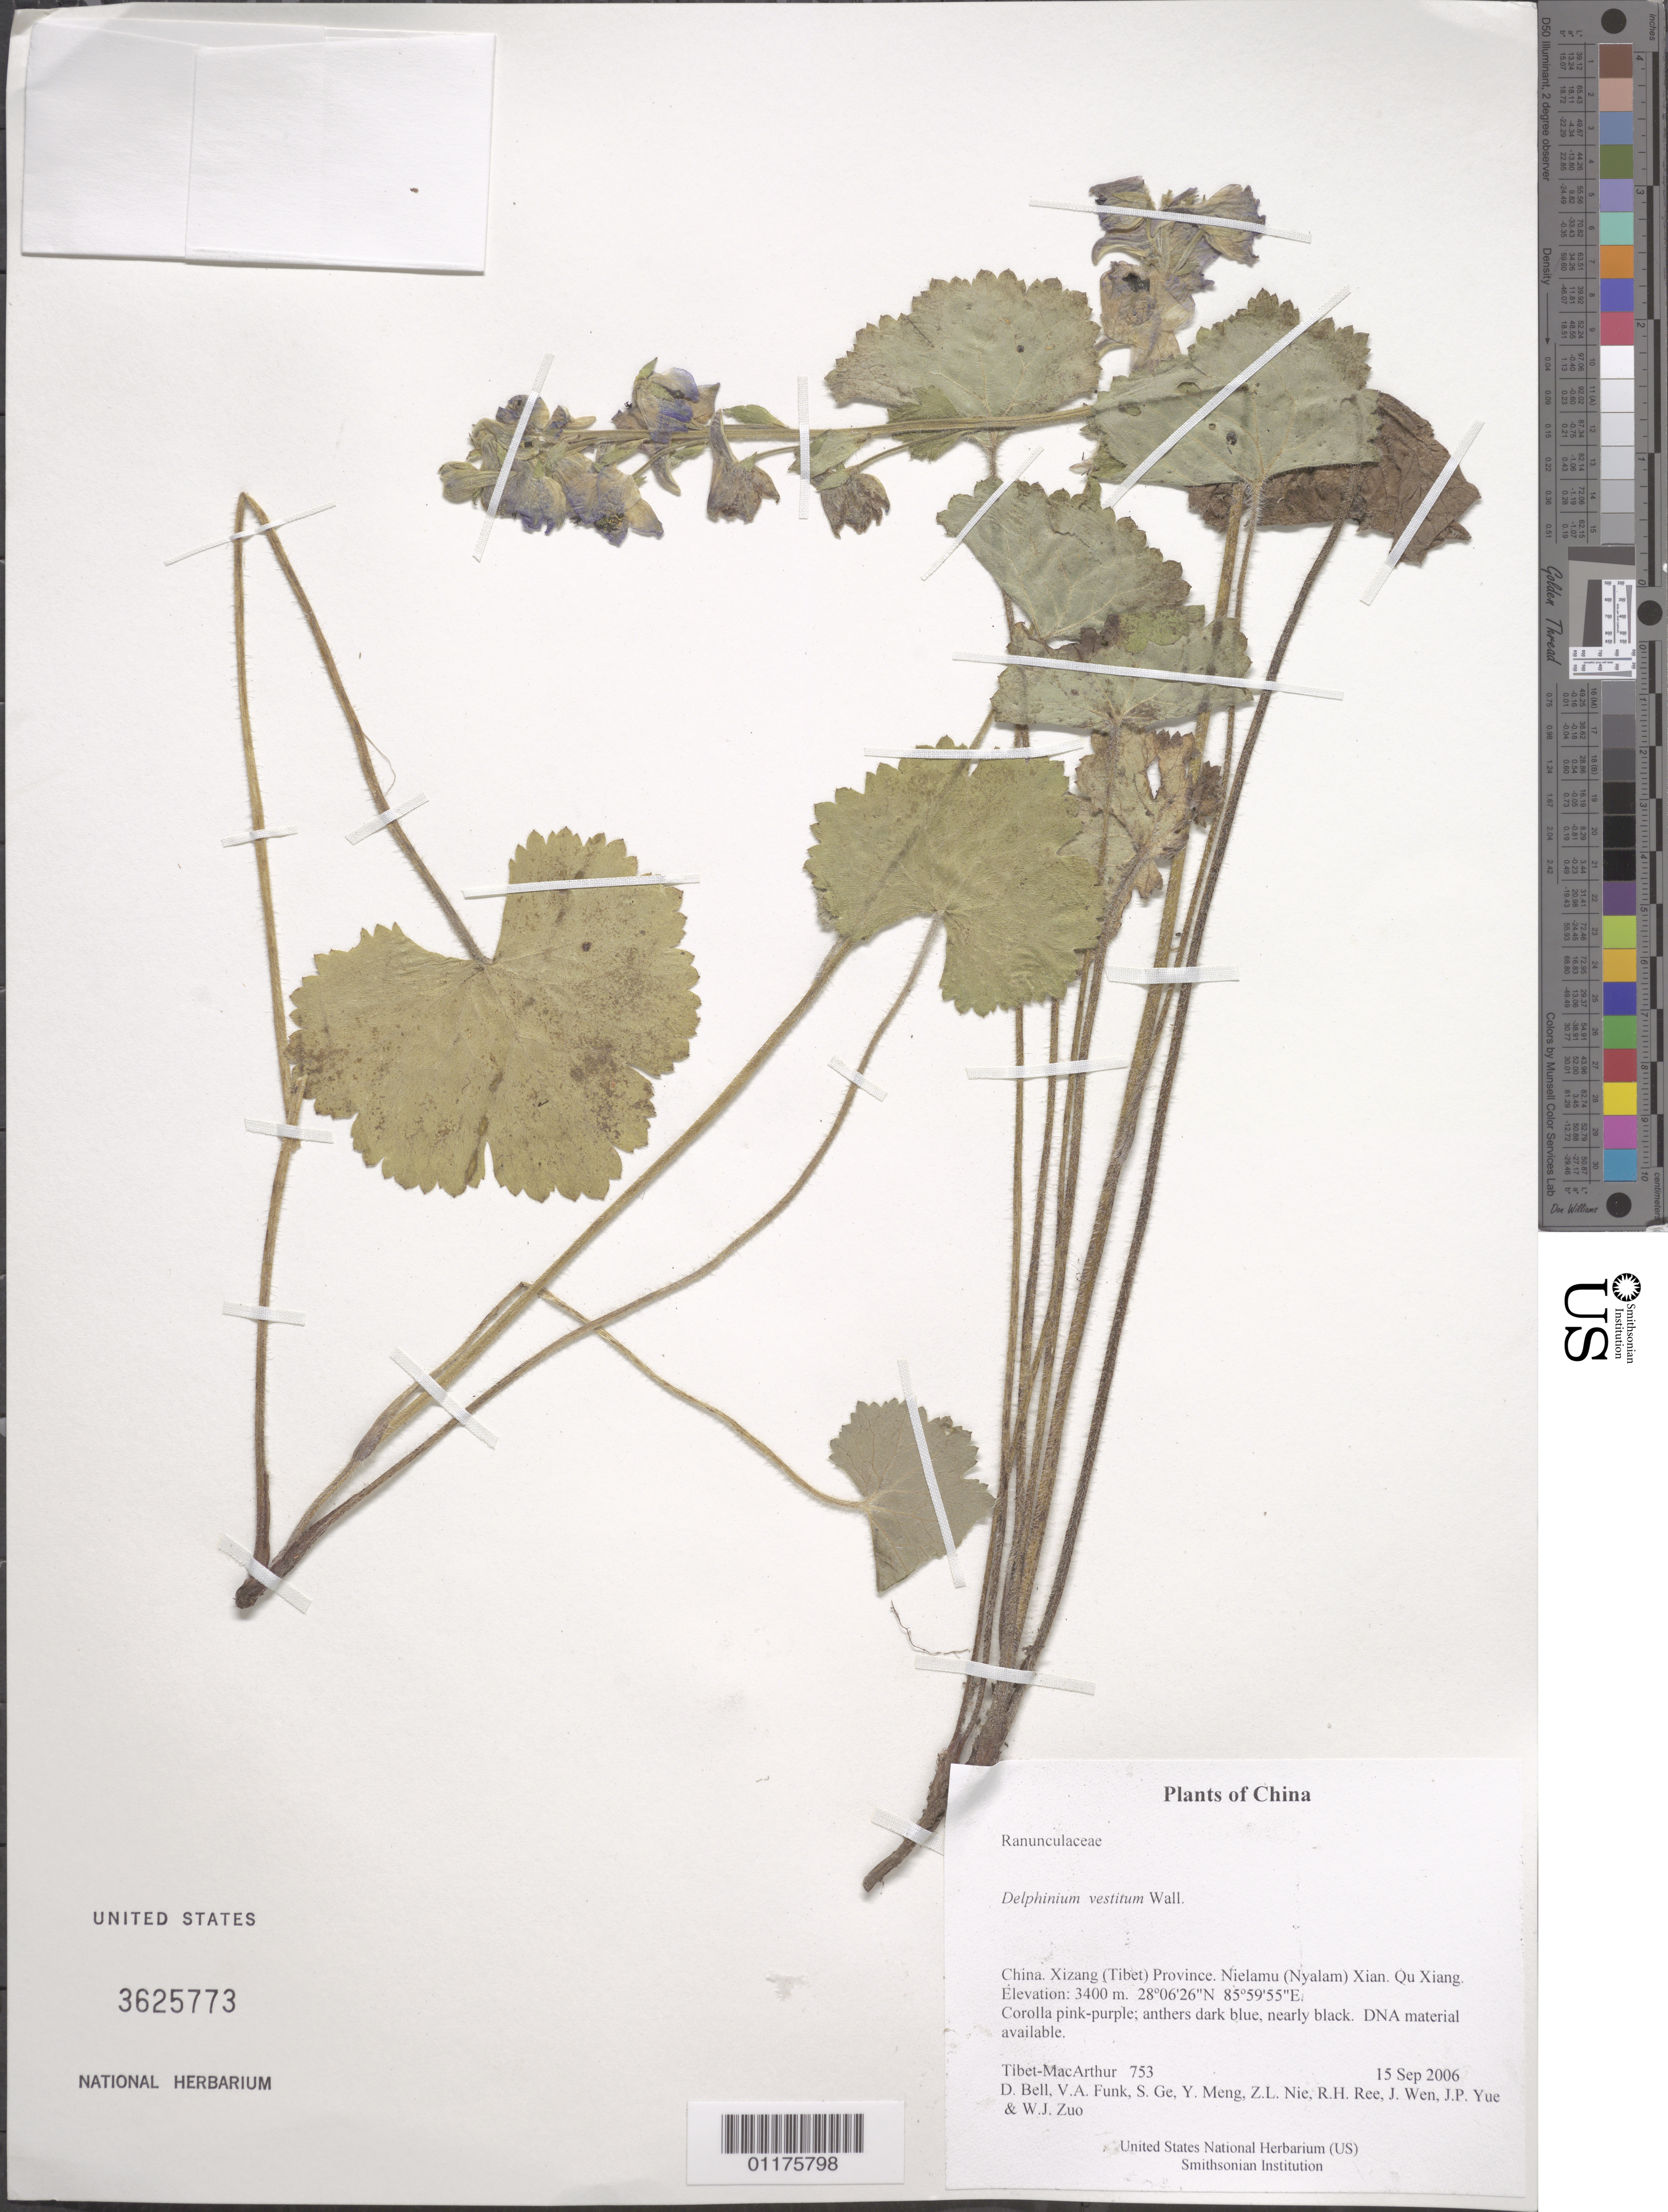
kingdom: Plantae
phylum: Tracheophyta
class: Magnoliopsida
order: Ranunculales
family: Ranunculaceae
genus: Delphinium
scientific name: Delphinium vestitum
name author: Wall.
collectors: Tibet-MacArthur, D. A. Bell, V. Funk, S. Ge, Y. Meng, Z. Nie, R. Ree, J. Wen, J. Yue & W. Zuo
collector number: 753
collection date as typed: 15 Sep 2006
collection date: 2006-09-15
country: China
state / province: Xizang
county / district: Nielamu (Nyalam) Xian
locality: Qu Xiang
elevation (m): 3400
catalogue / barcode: US 3625773